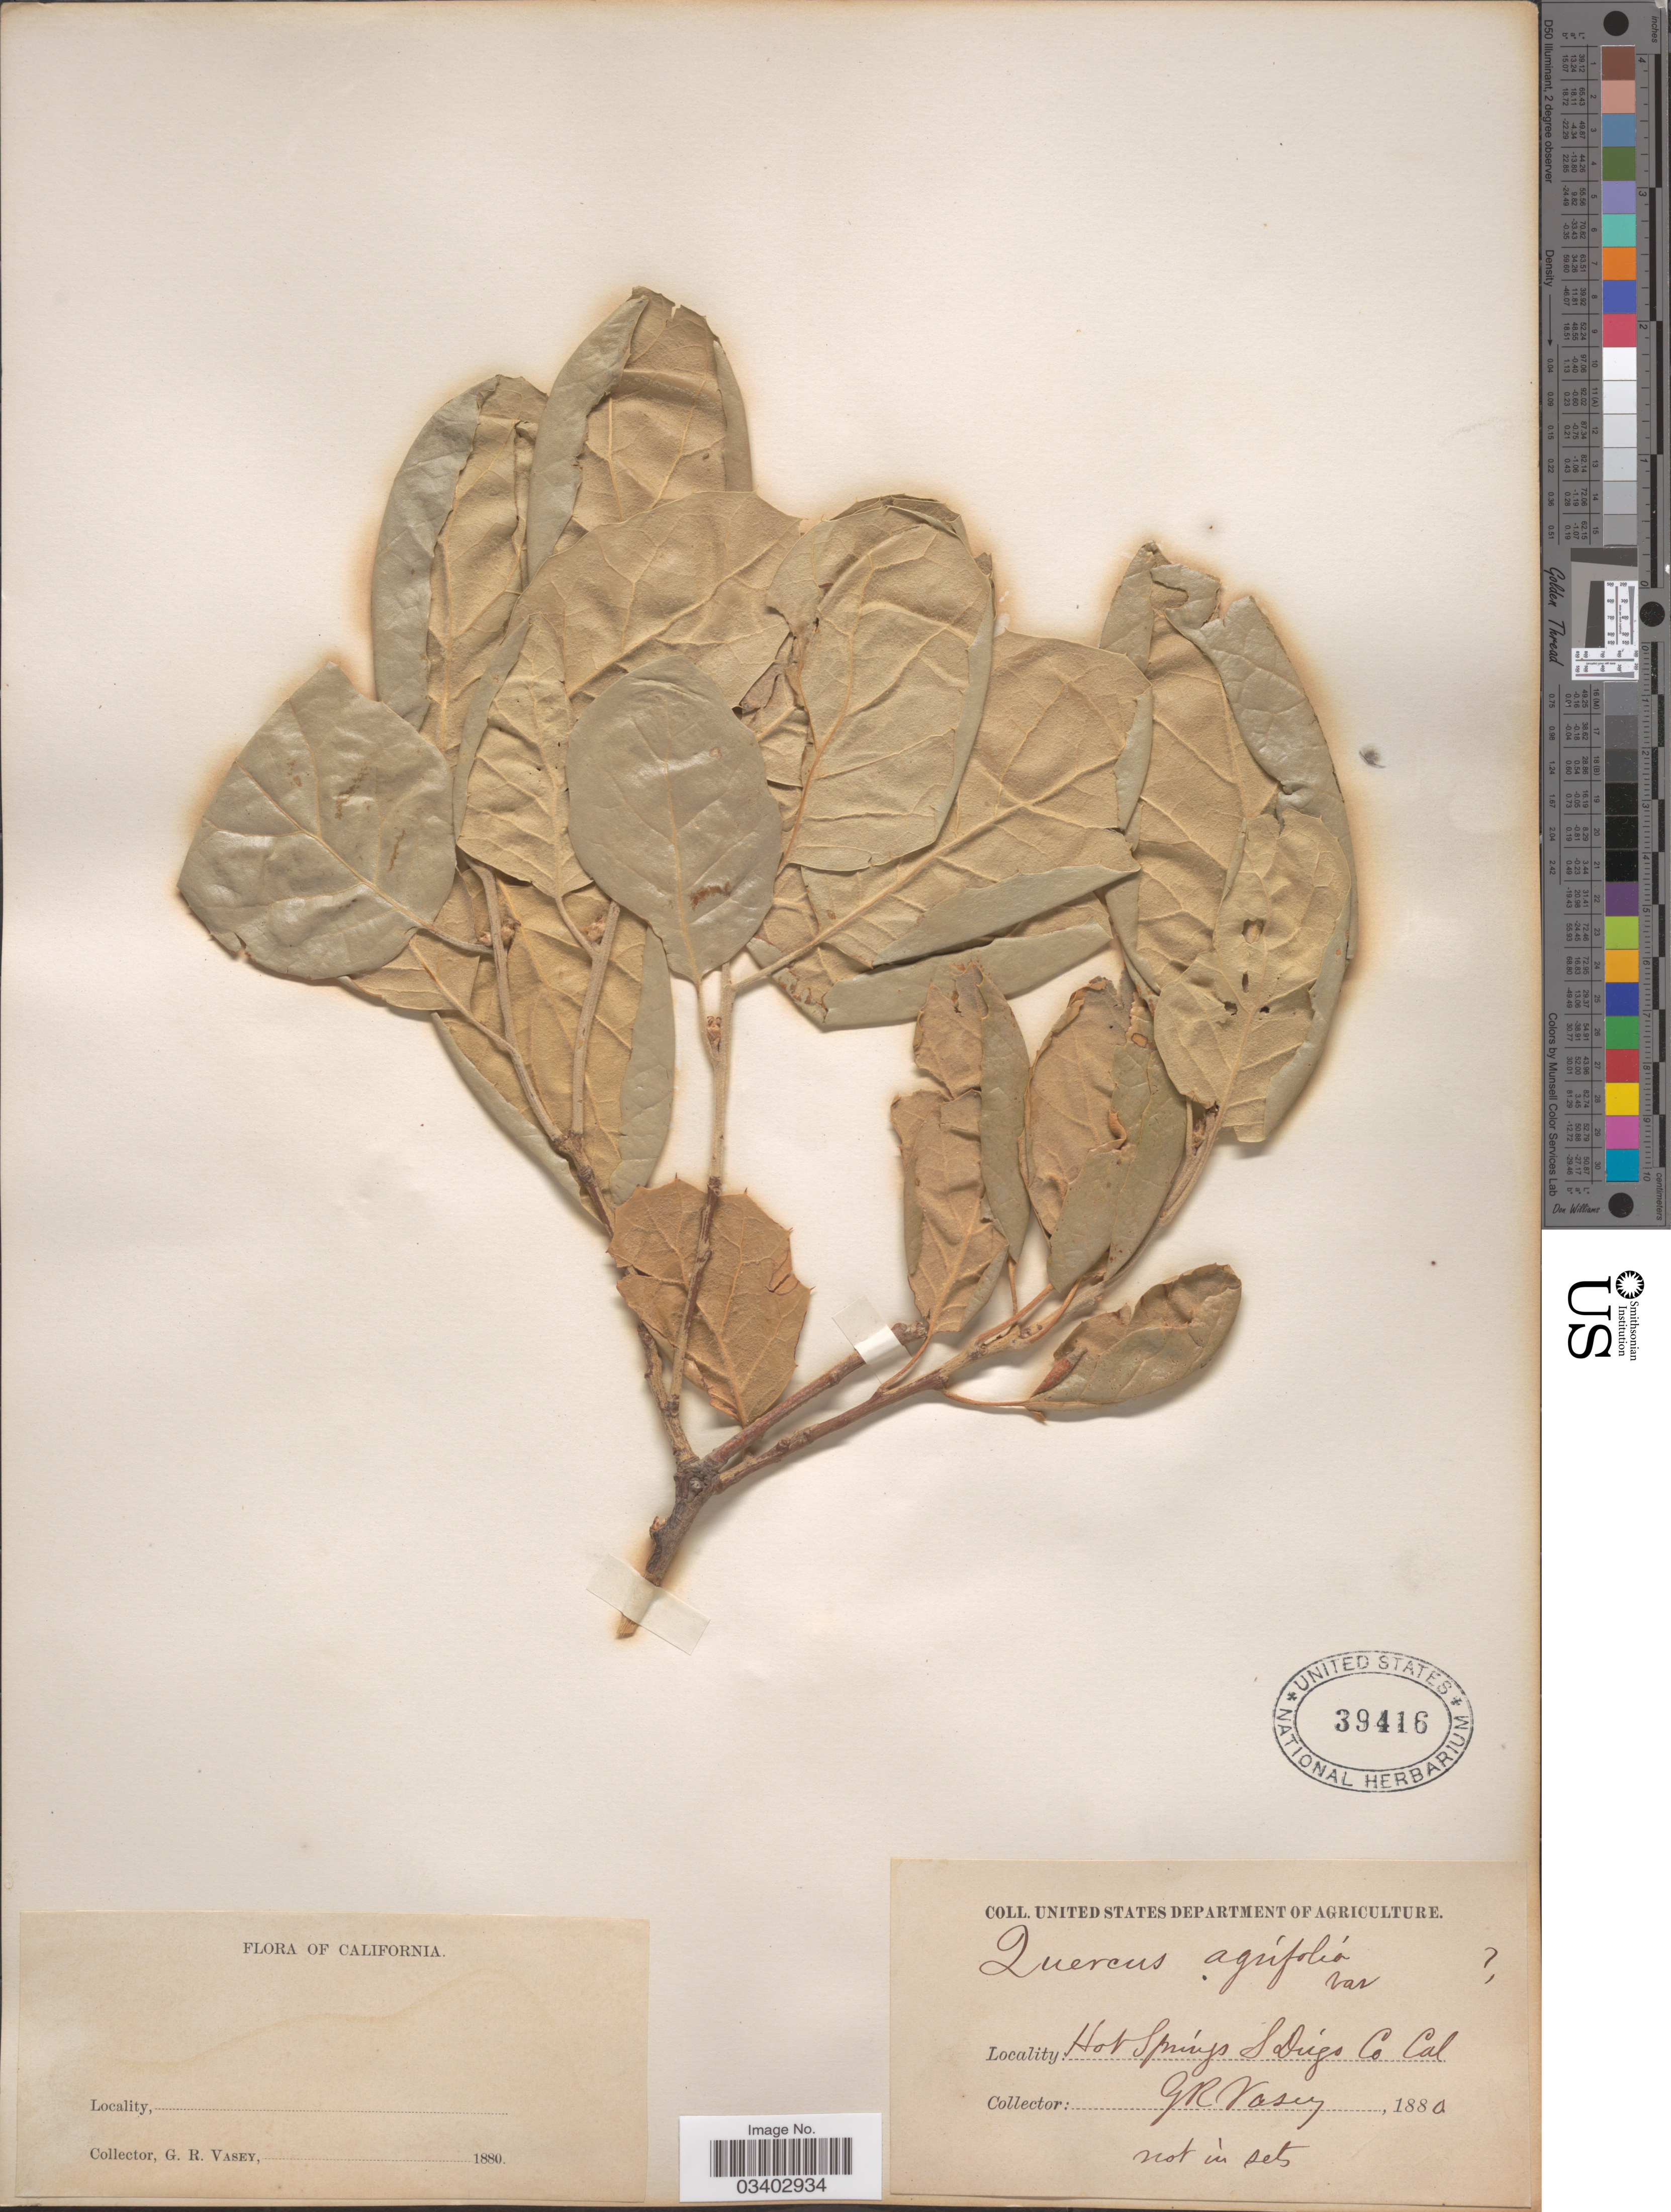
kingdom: Plantae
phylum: Tracheophyta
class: Magnoliopsida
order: Fagales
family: Fagaceae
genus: Quercus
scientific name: Quercus agrifolia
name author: Née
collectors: G. R. Vasey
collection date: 1880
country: United States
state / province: California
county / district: San Diego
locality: Hot Springs, S Diego Co.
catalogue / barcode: US 39416